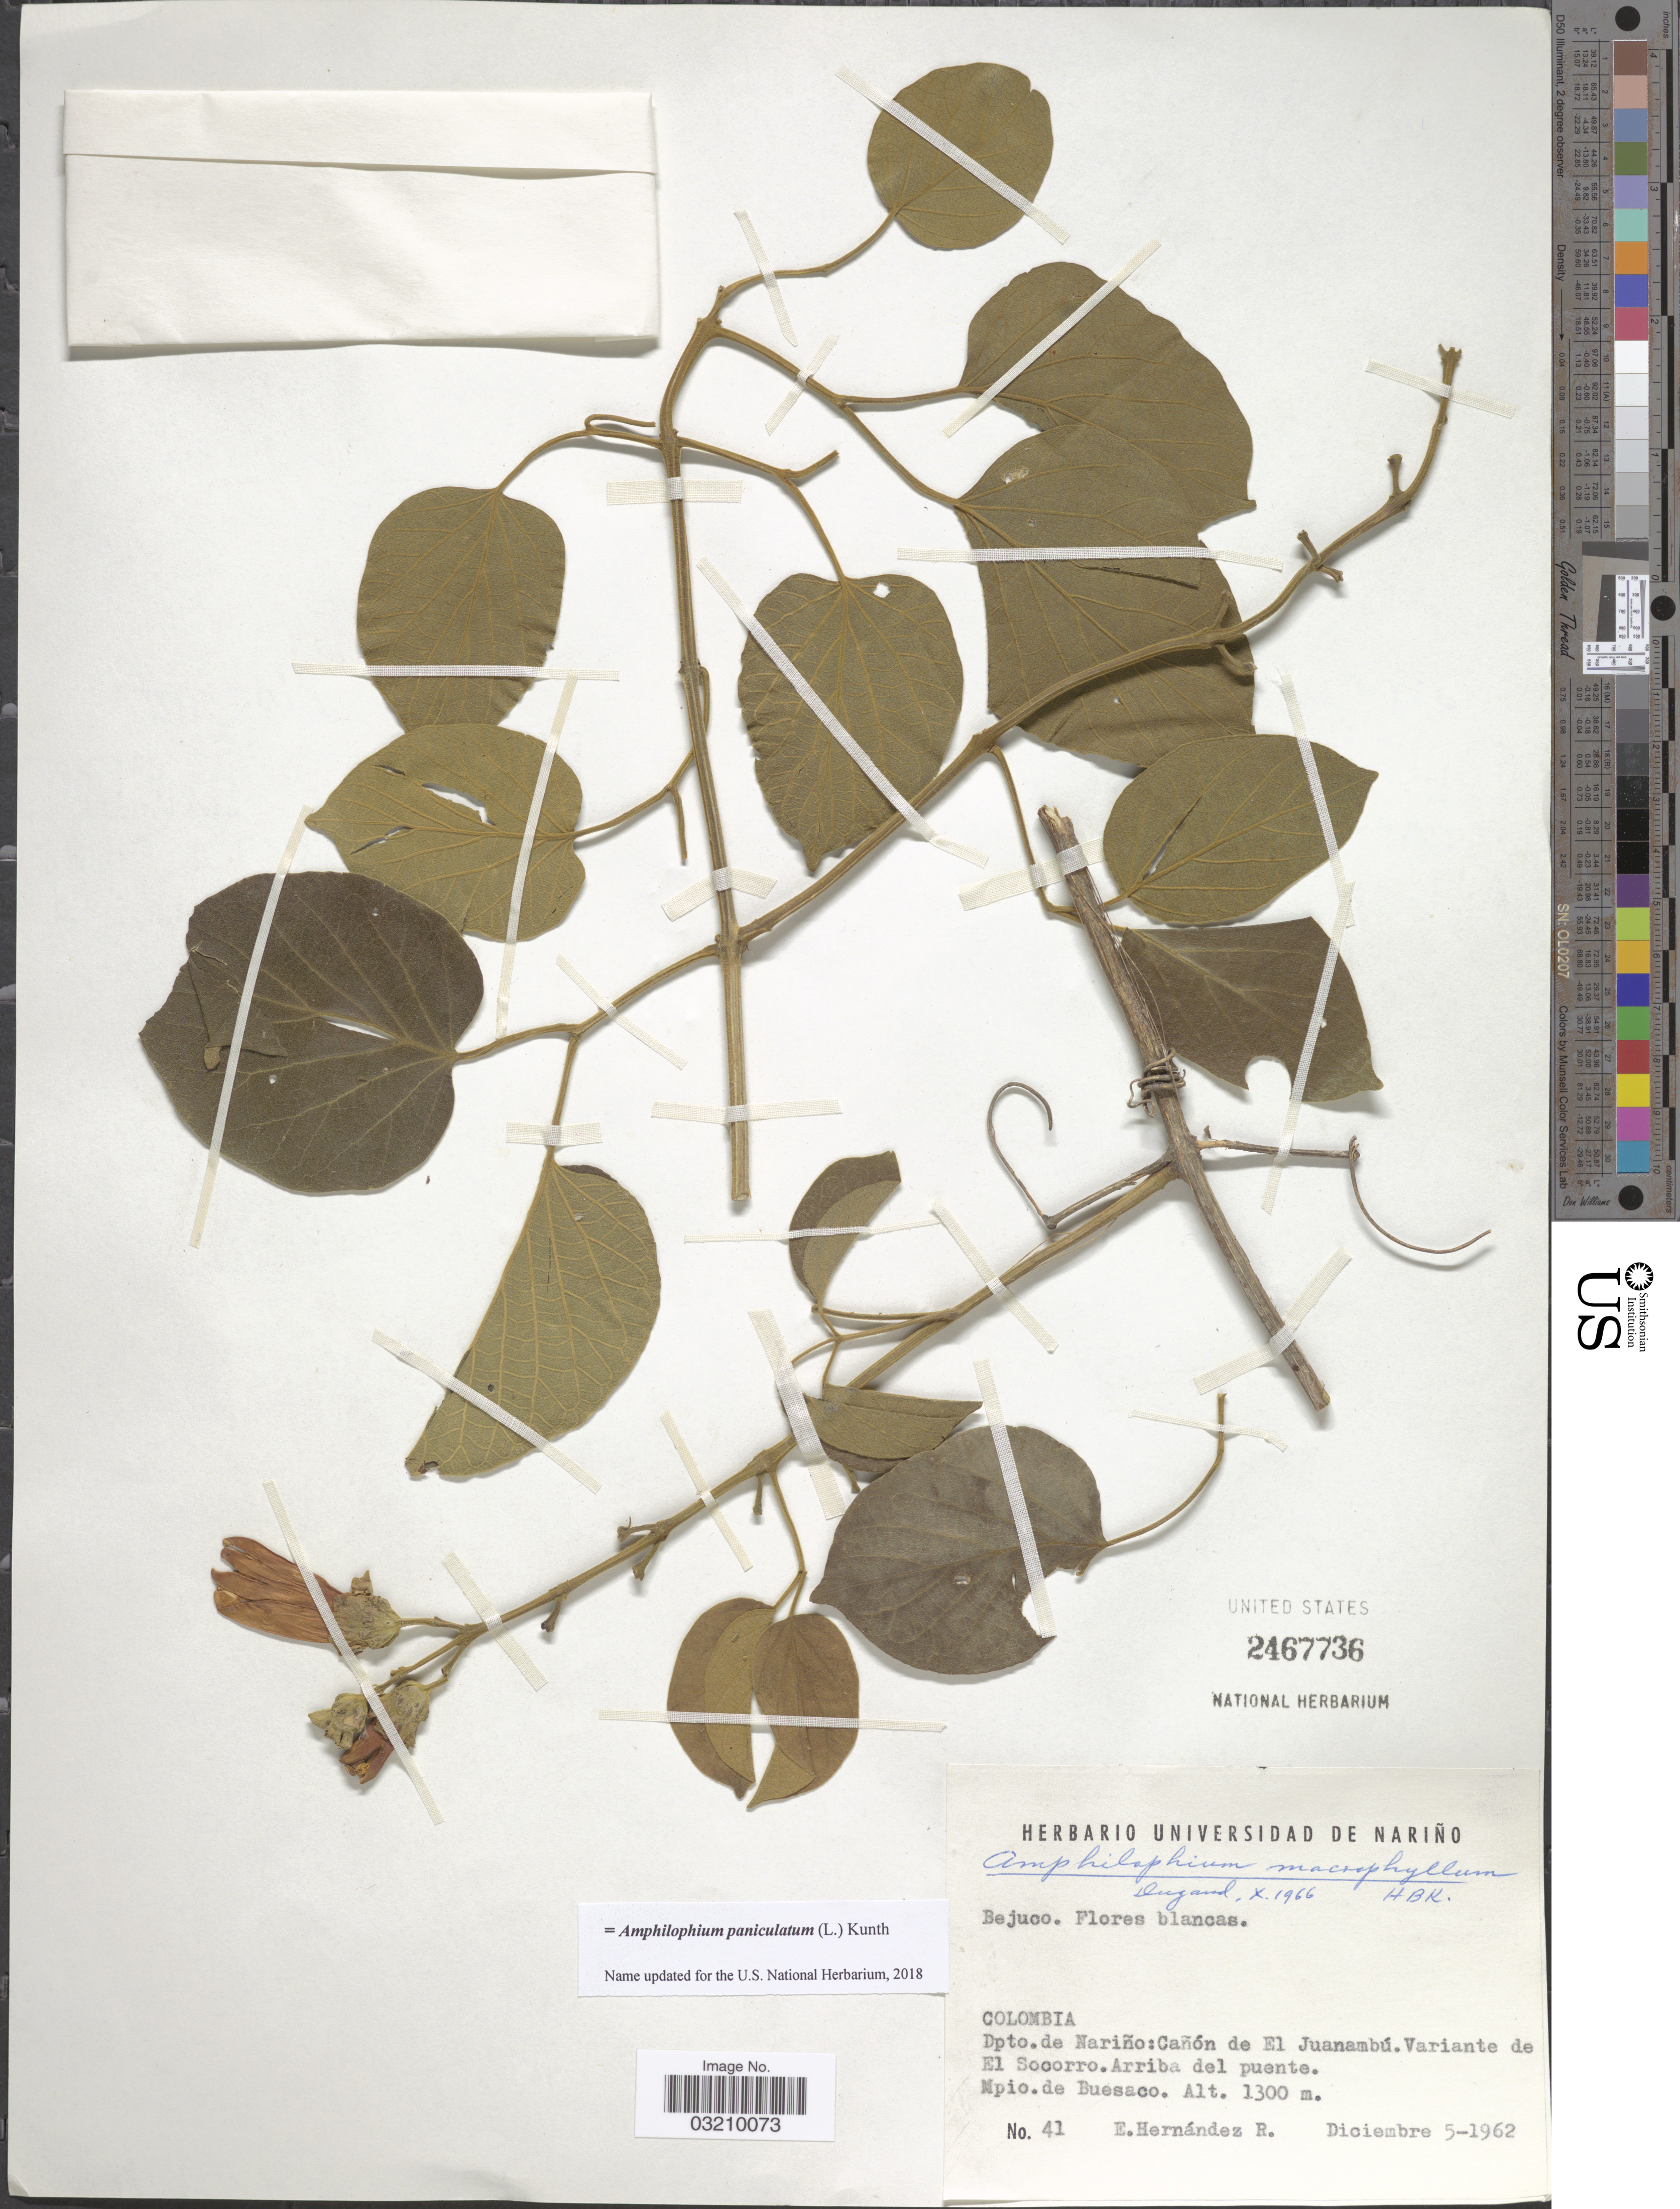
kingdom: Plantae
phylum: Tracheophyta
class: Magnoliopsida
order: Lamiales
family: Bignoniaceae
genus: Amphilophium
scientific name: Amphilophium paniculatum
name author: (L.) Kunth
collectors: E. Hernández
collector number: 41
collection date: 1962-12-05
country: Colombia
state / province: Nariño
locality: Dpto.de Nariño: Cañón de El Juanambuí. Variante de El Socorro. Arriba del puente. Mpio. de Buesaco.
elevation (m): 1300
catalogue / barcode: US 2467736